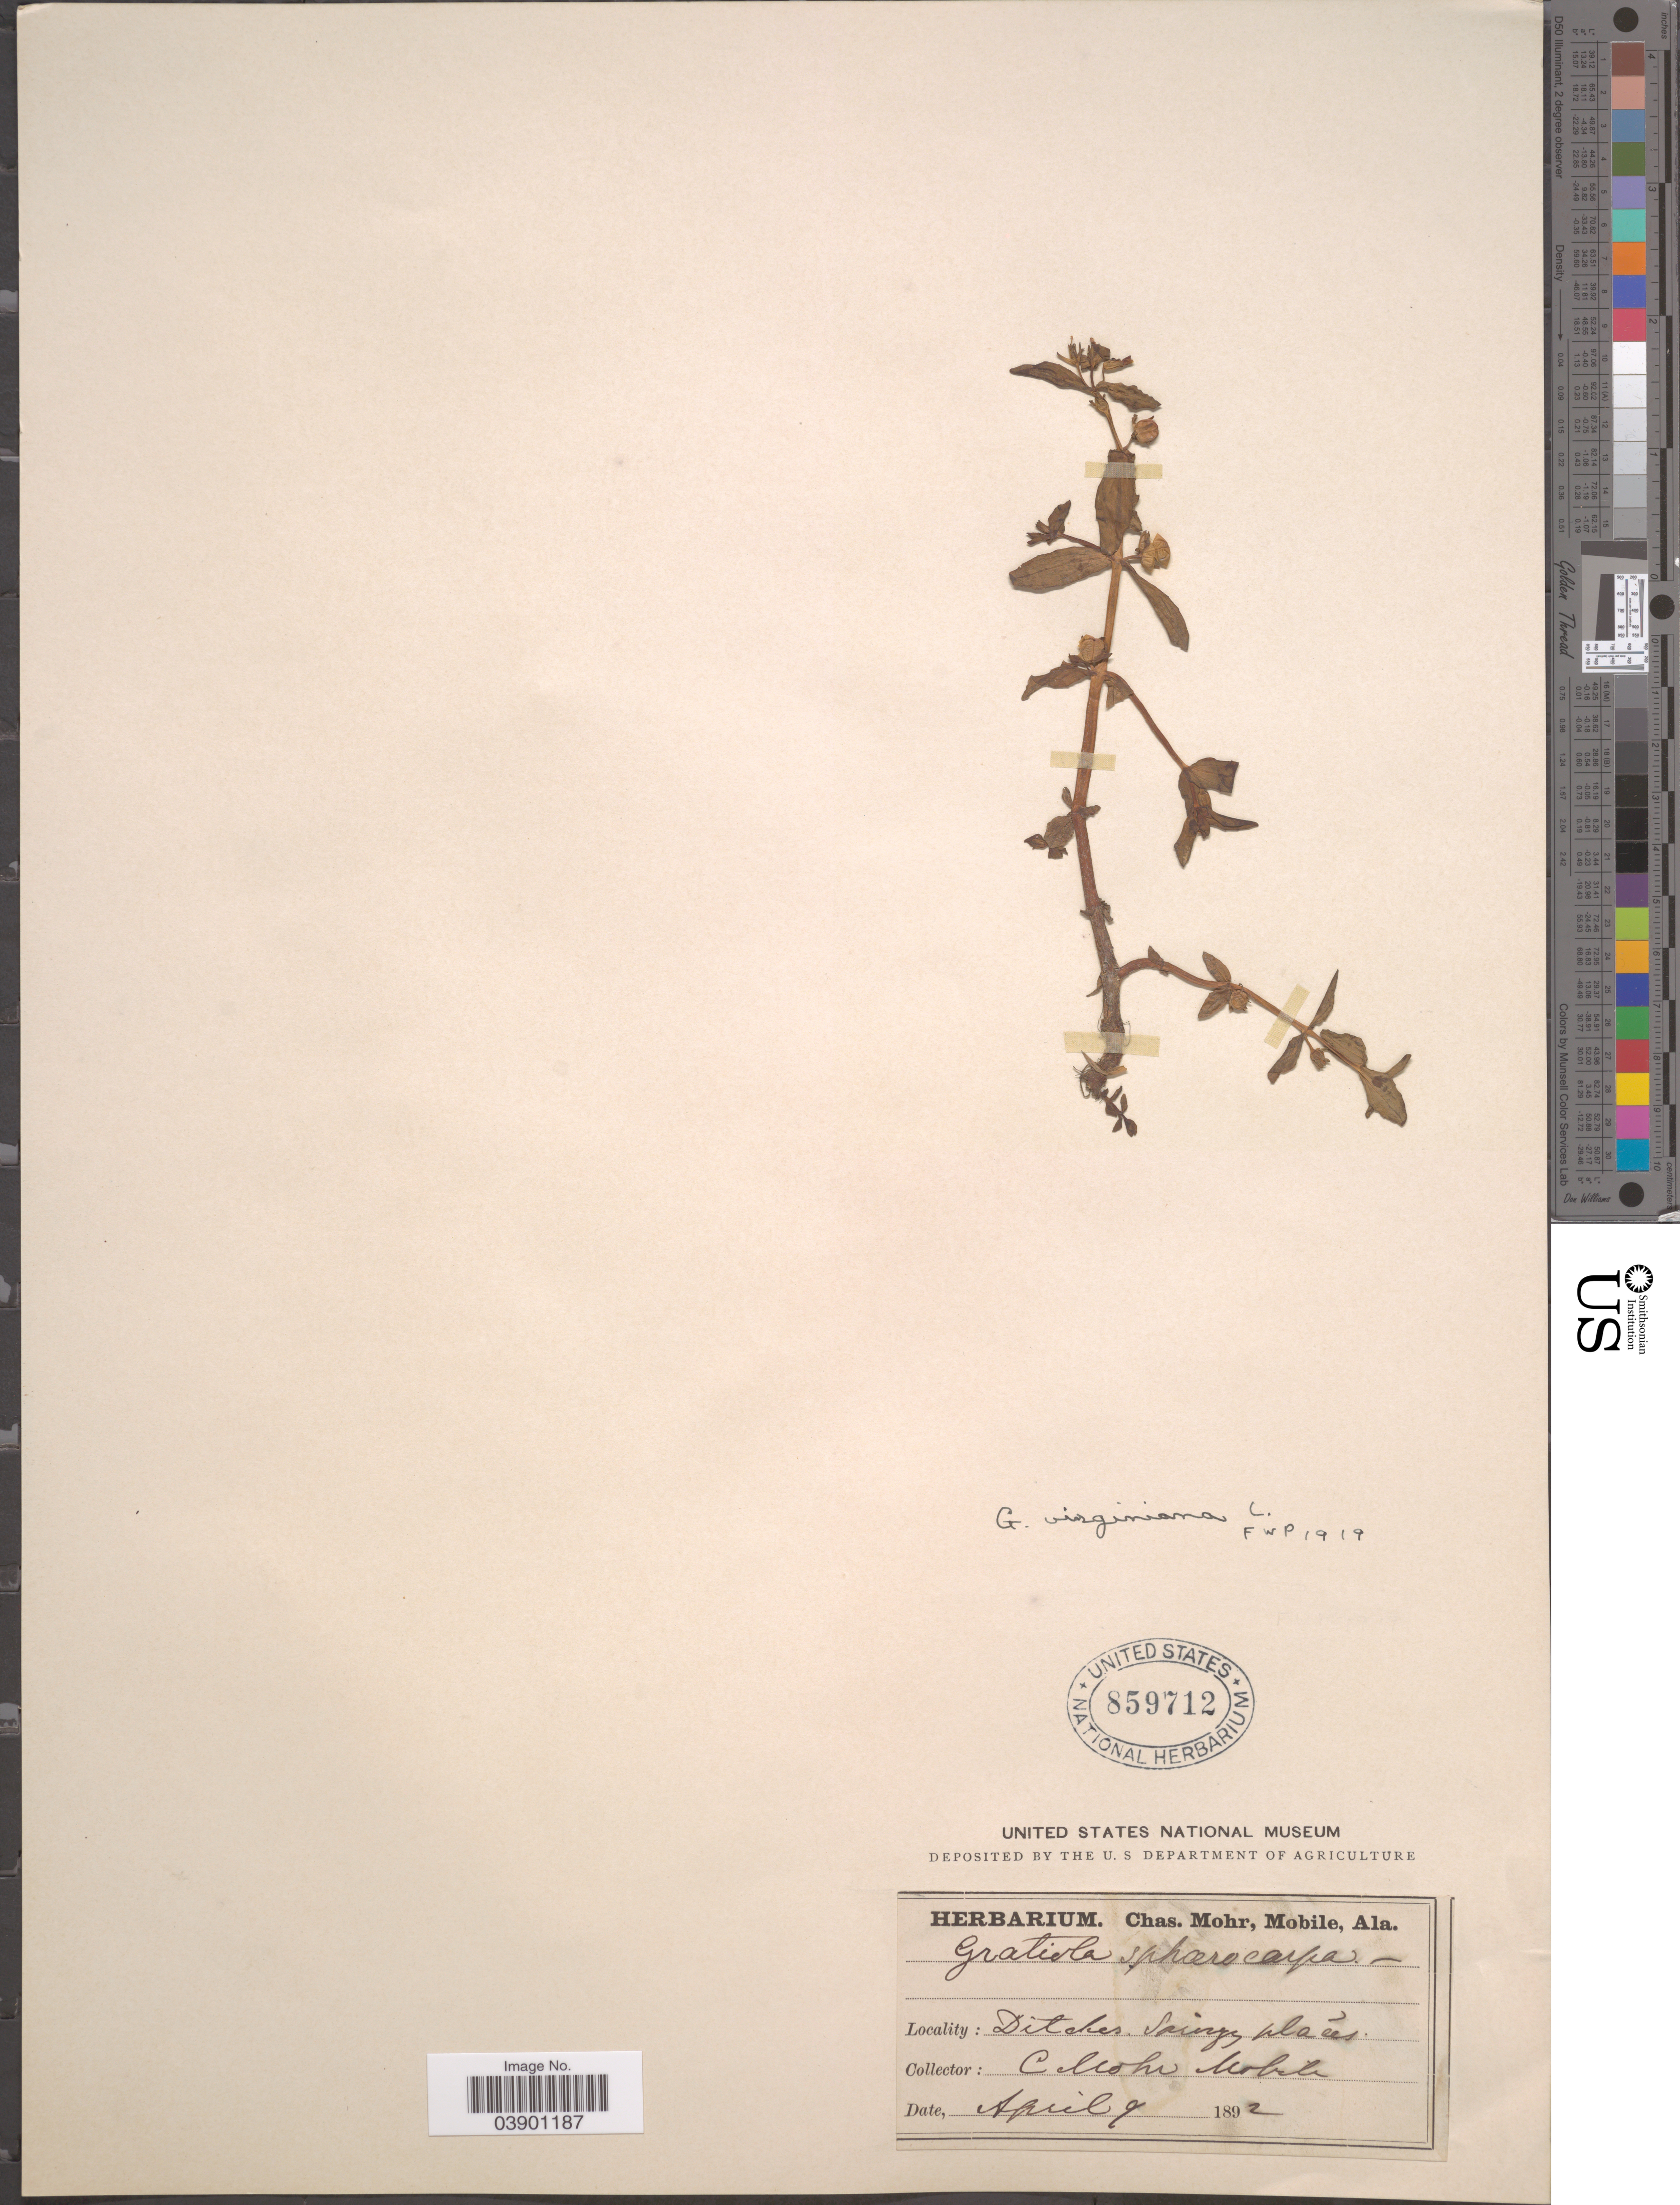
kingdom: Plantae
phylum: Tracheophyta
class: Magnoliopsida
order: Lamiales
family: Plantaginaceae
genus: Gratiola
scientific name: Gratiola virginiana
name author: L.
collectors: Mohr, C. T. (herbarium)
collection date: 1892-04-09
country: United States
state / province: Alabama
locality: Mobile.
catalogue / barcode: US 859712